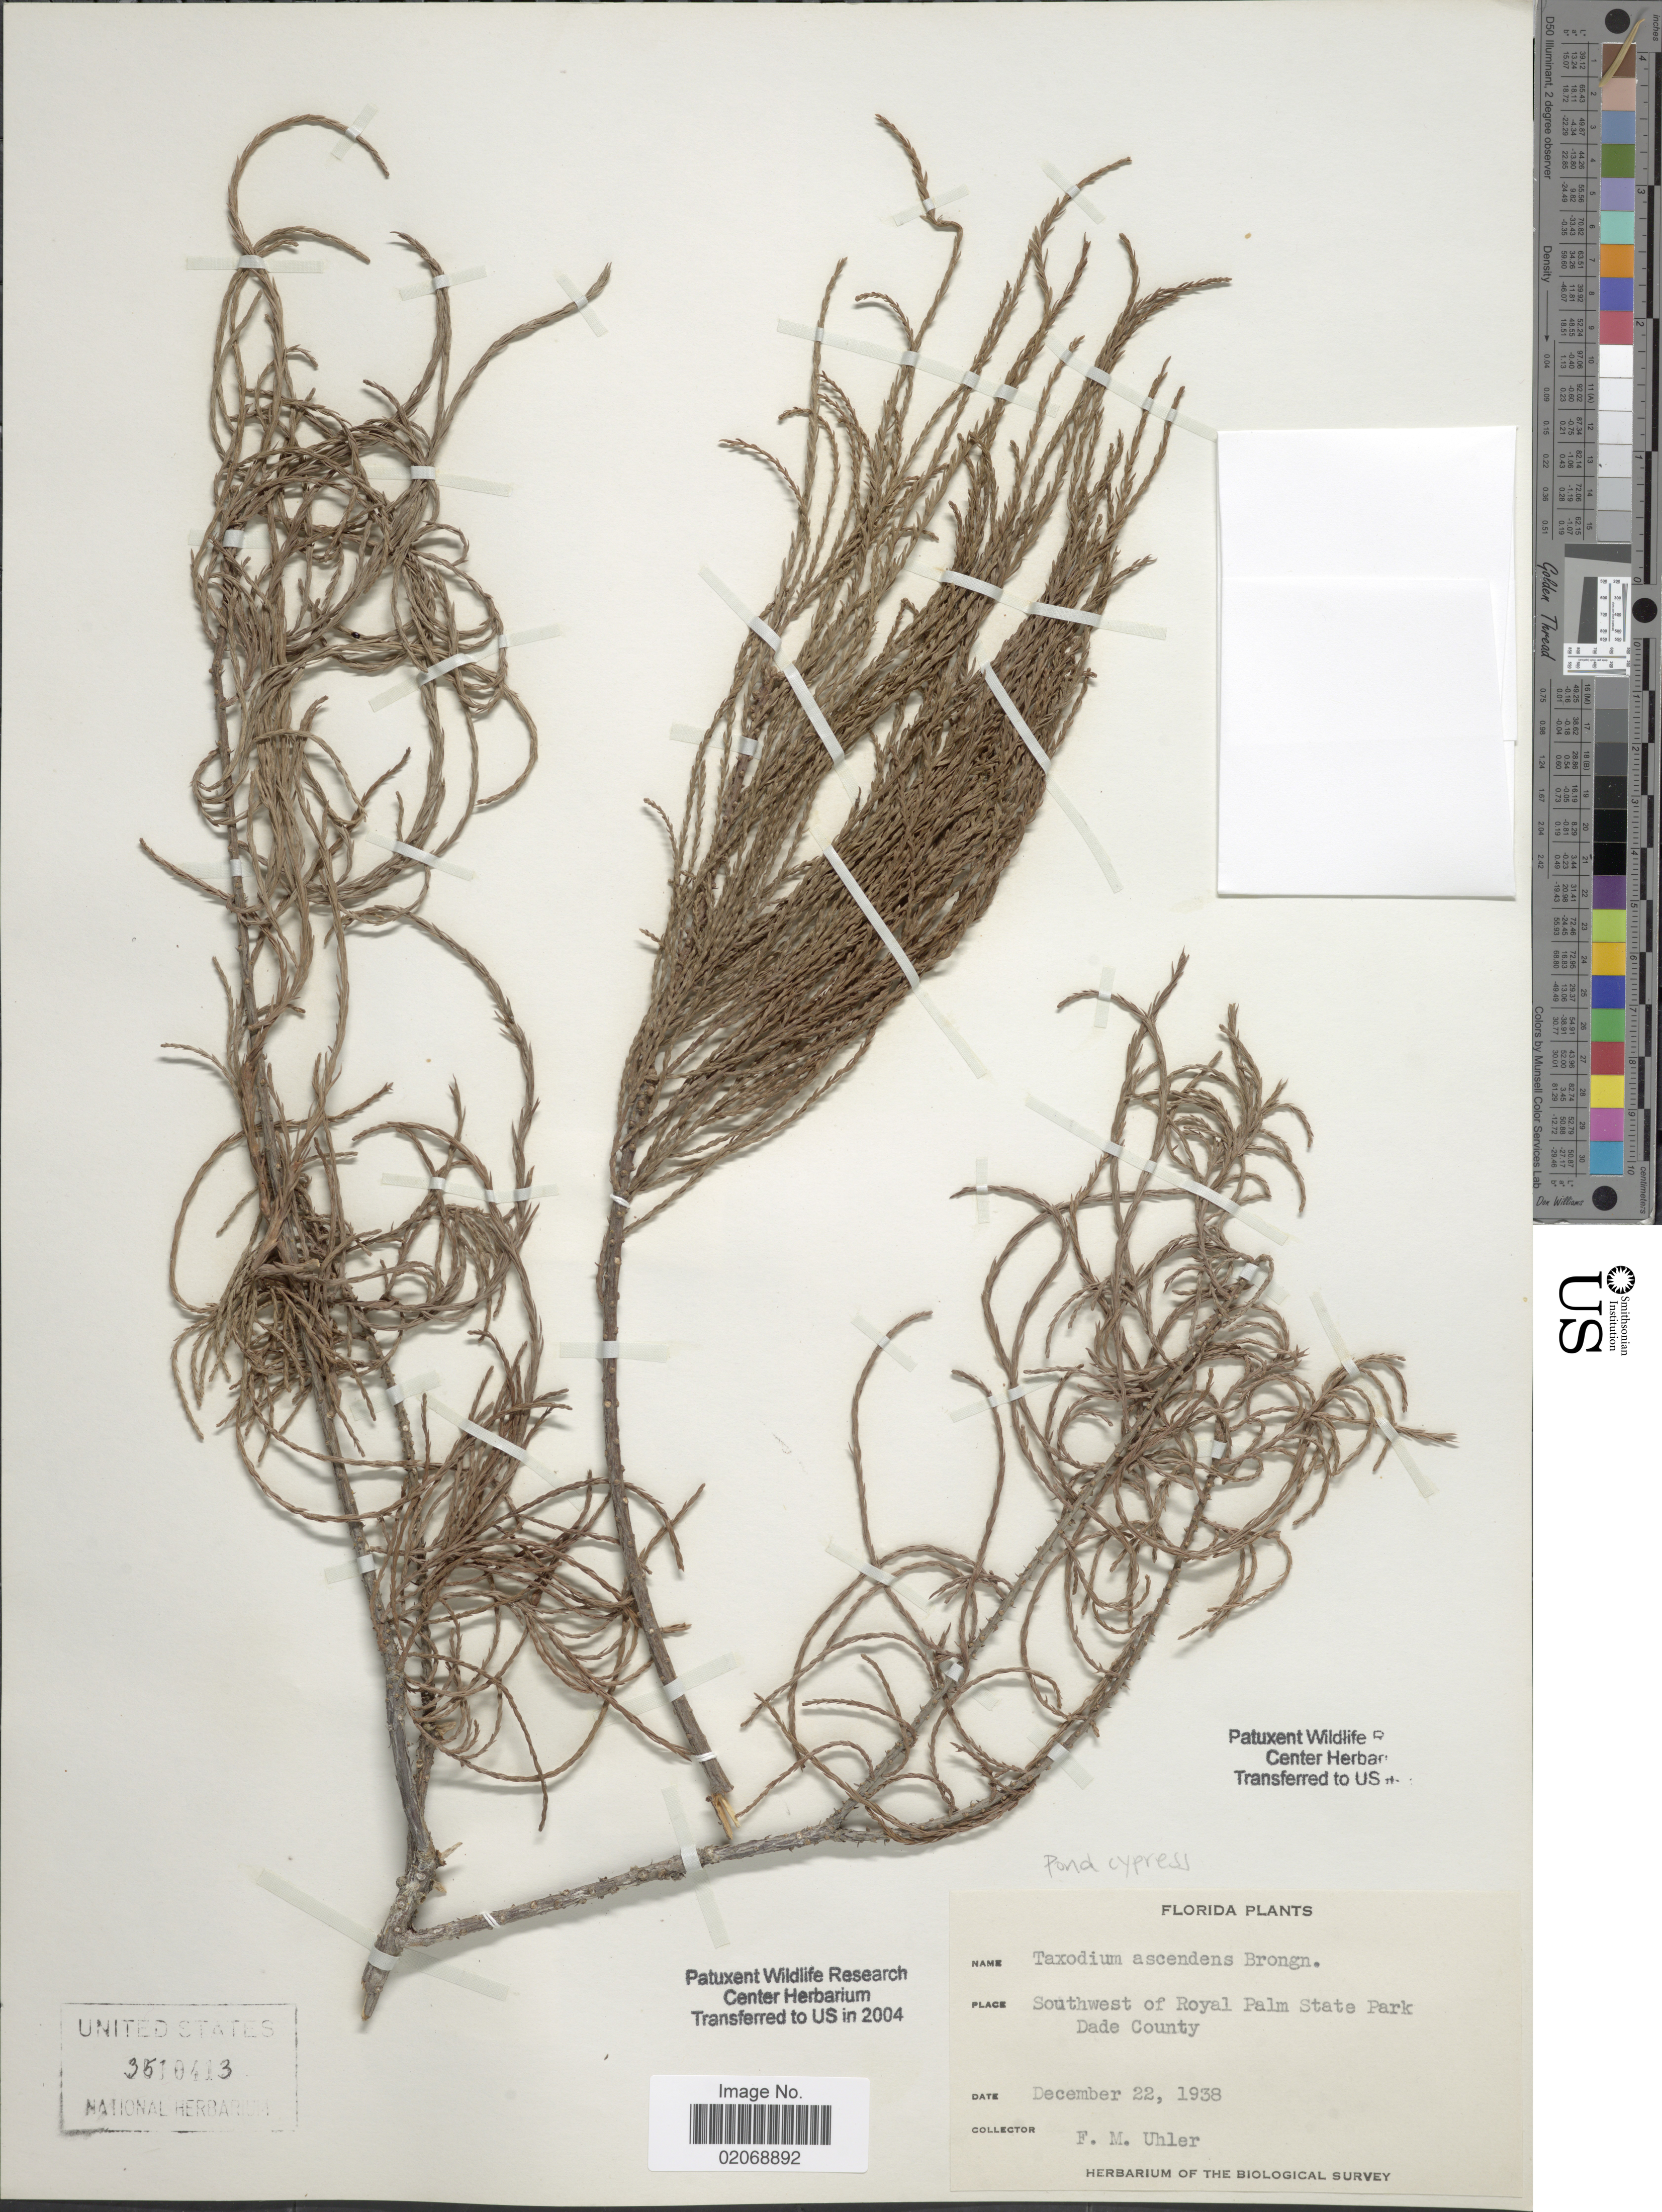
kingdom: Plantae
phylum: Tracheophyta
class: Pinopsida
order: Pinales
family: Cupressaceae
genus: Taxodium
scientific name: Taxodium ascendens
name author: Brongn.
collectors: F. M. Uhler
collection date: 1938-12-22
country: United States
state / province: Florida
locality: Southwest of Royal palm State Park, Dade County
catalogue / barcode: US 3510413